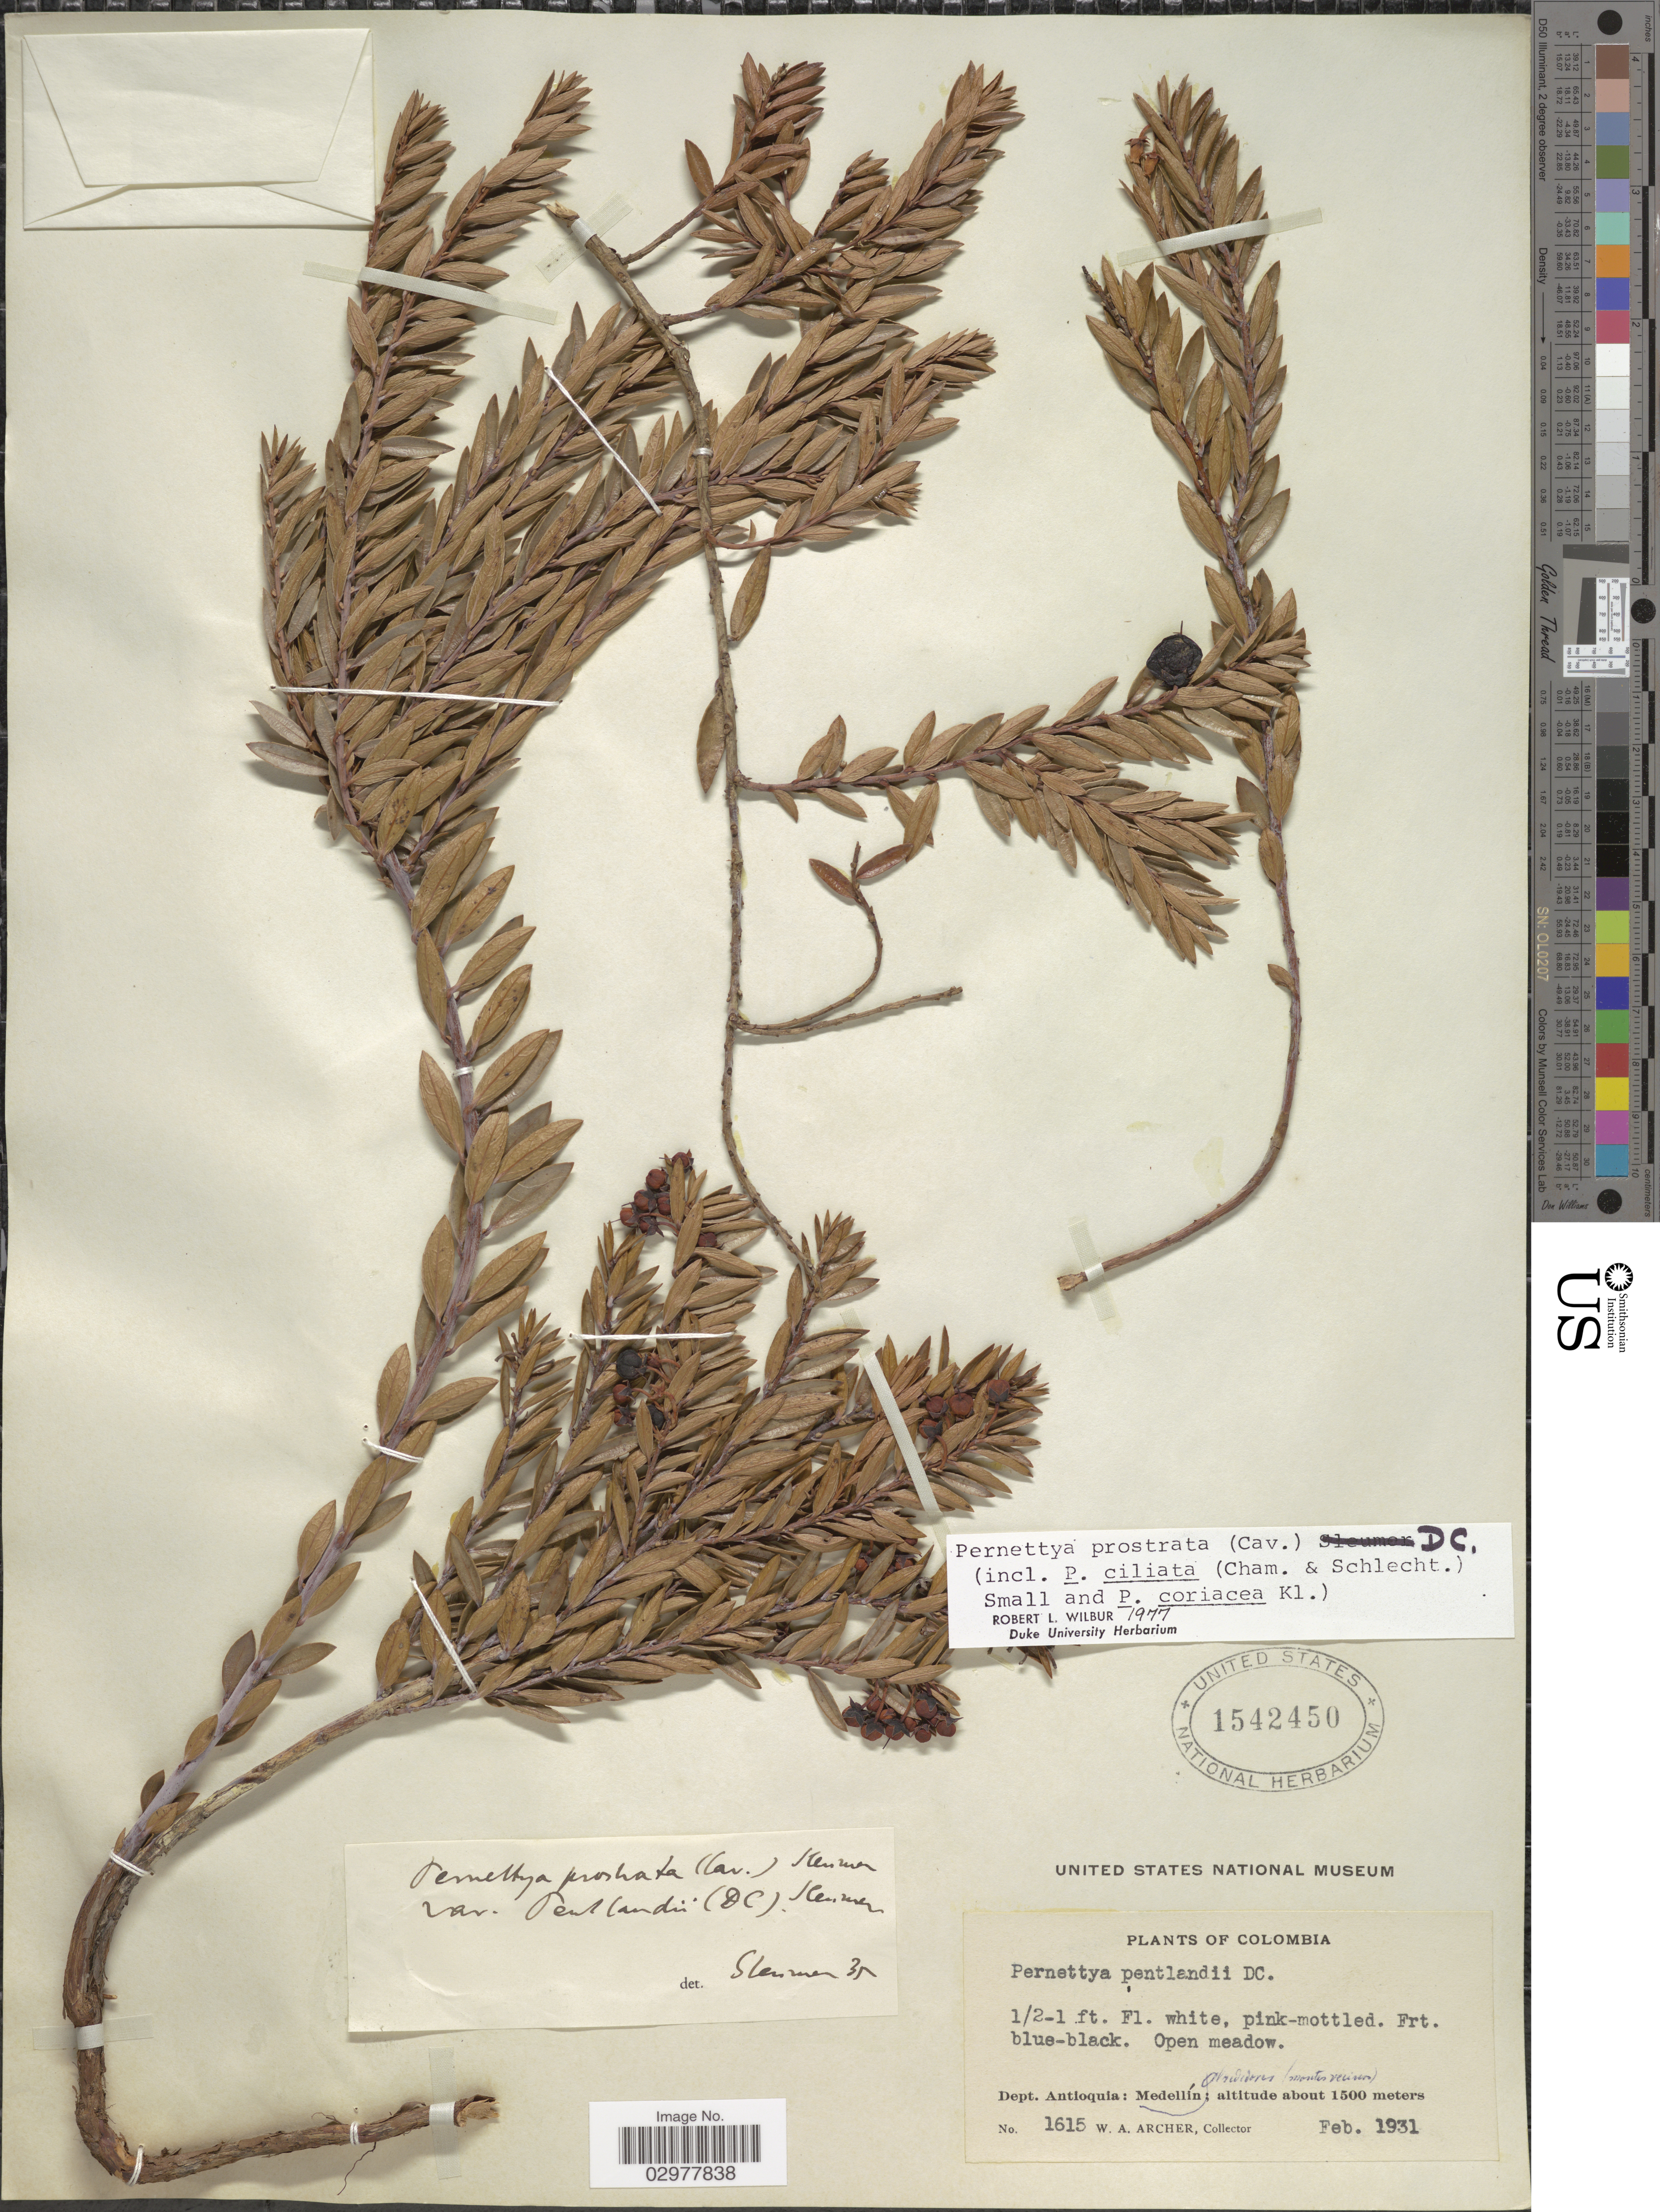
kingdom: Plantae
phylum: Tracheophyta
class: Magnoliopsida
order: Ericales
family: Ericaceae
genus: Pernettya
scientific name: Pernettya prostrata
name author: (Cav.) DC.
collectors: W. Archer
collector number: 1615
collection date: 1931-02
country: Colombia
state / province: Antioquia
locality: Dept. Antioquia: alrededores (montes vecinos) Medellín.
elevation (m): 1500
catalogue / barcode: US 1542450